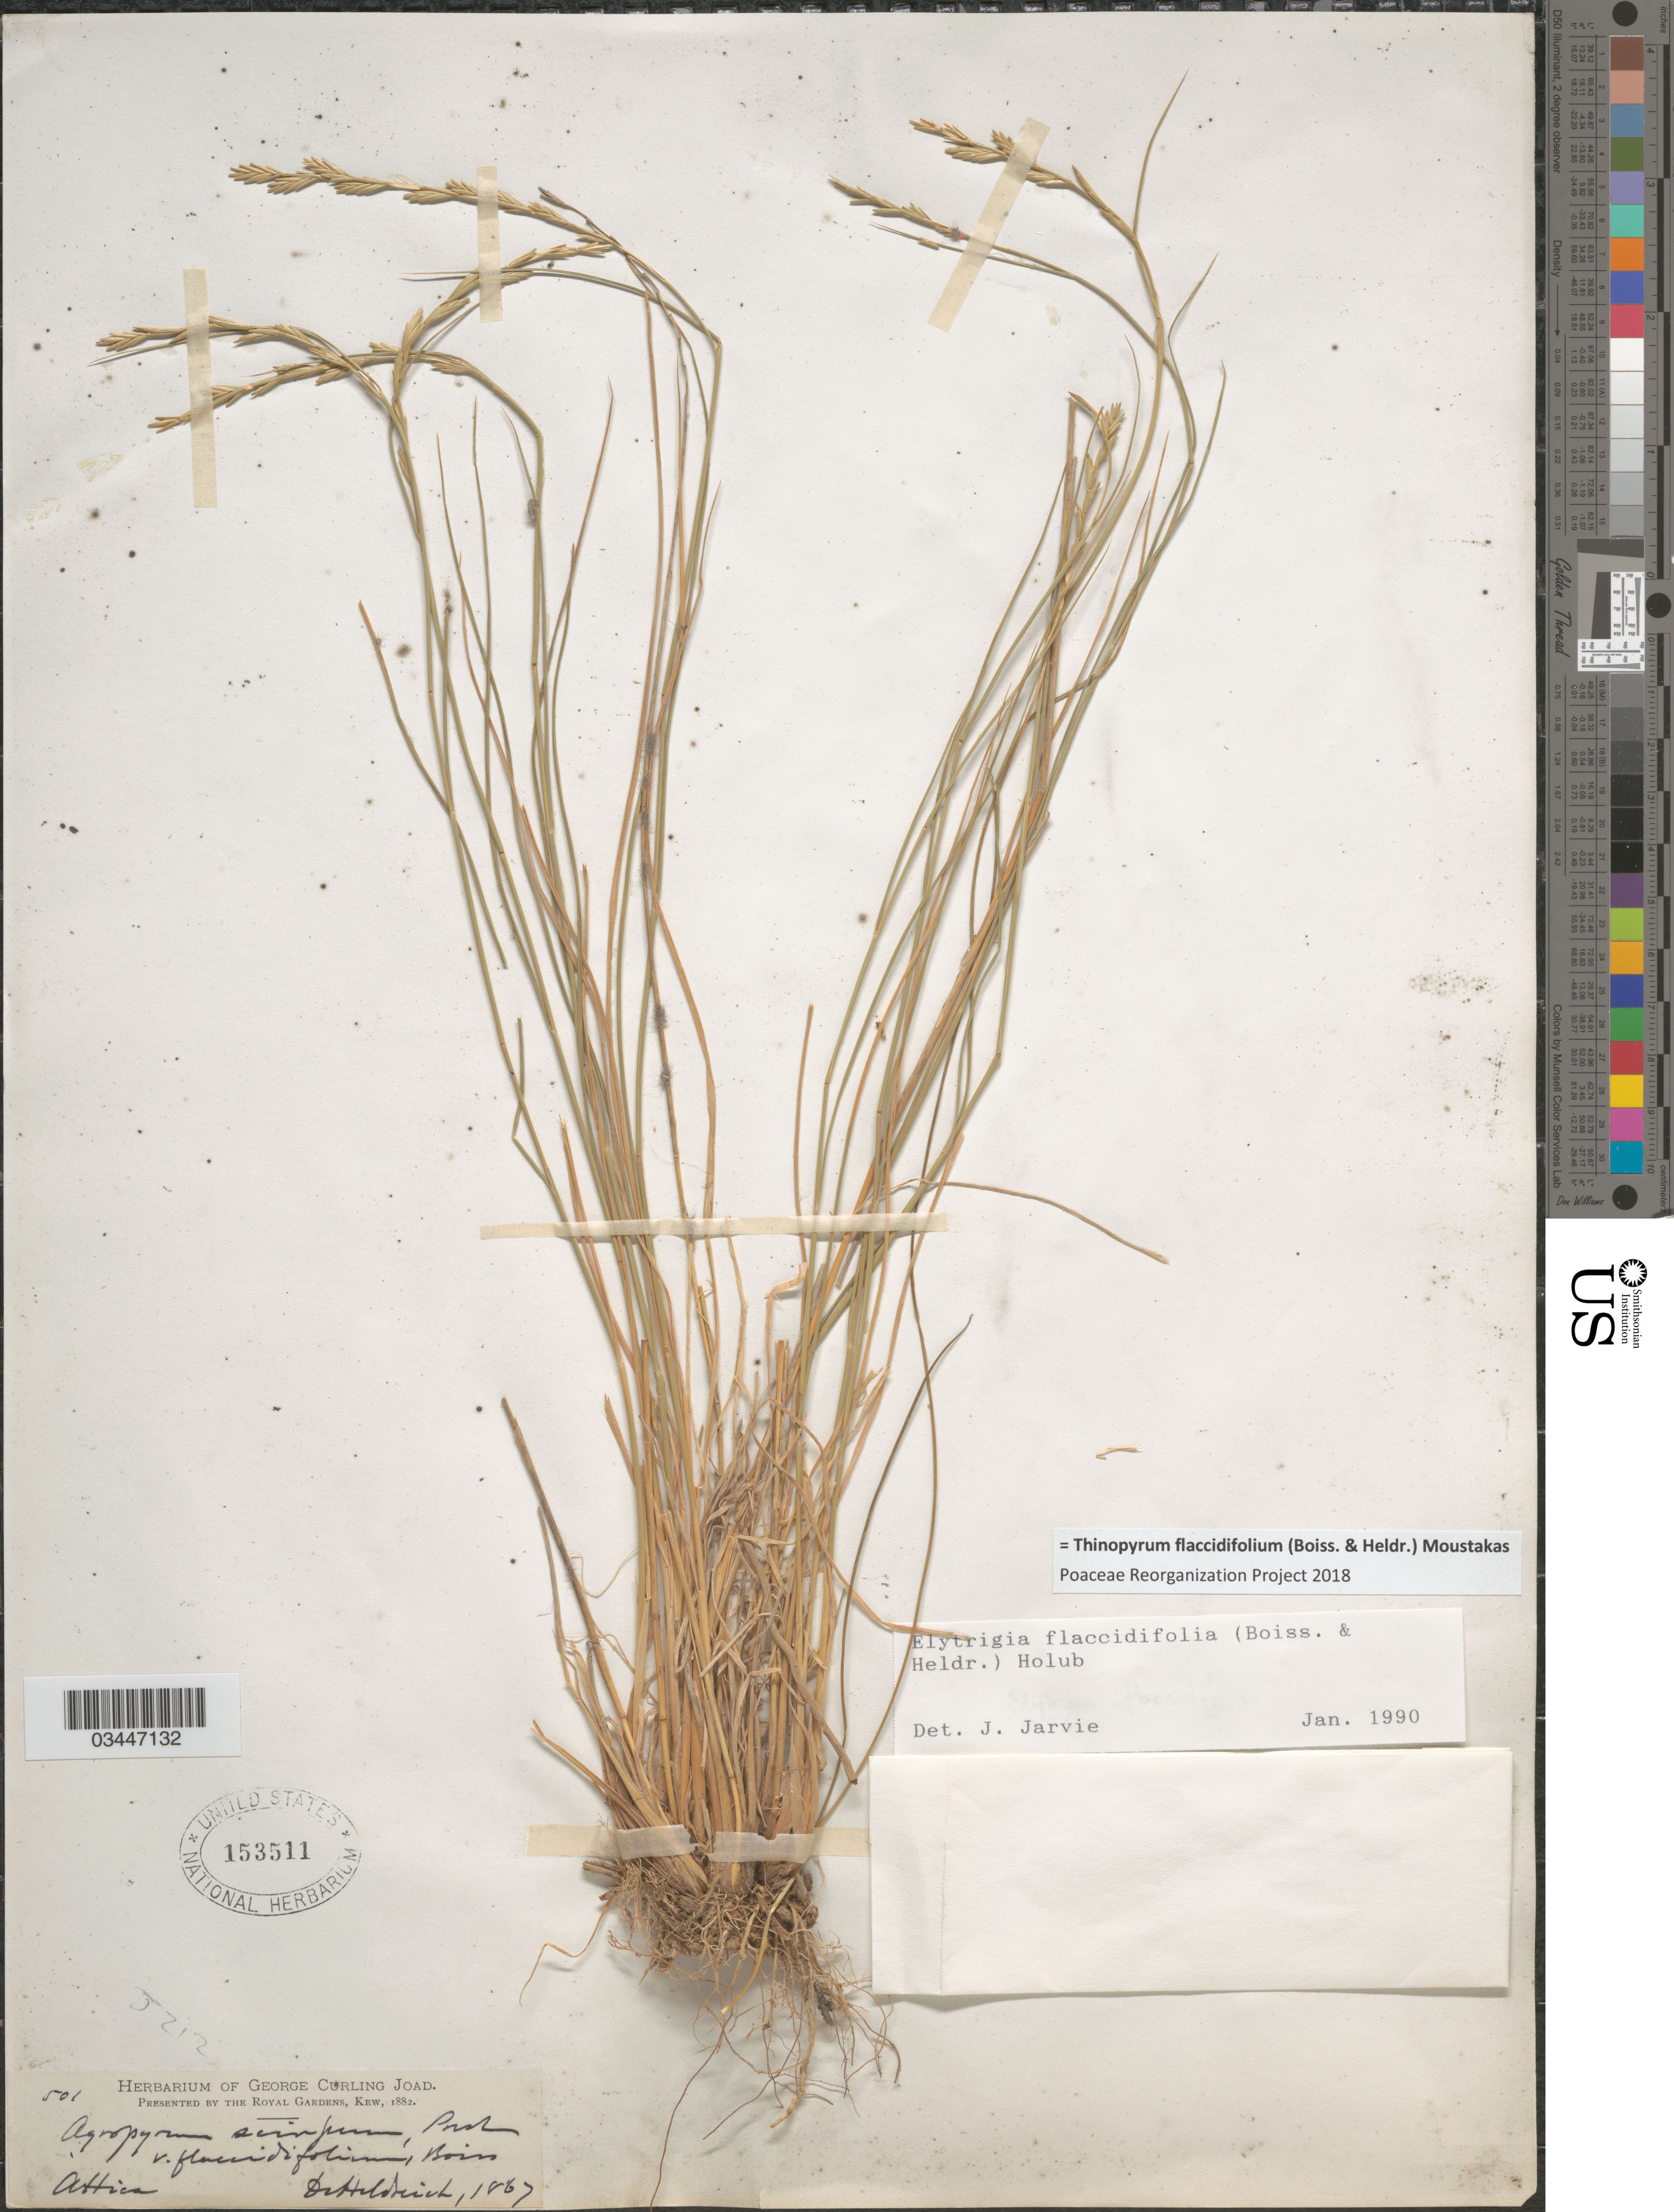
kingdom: Plantae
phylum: Tracheophyta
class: Liliopsida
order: Poales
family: Poaceae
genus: Thinopyrum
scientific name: Thinopyrum flaccidifolium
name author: (Boiss. & Heldr.) Moustakas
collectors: -. De Heldreich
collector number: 501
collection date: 1867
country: Greece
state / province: Attica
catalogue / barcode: US 153511